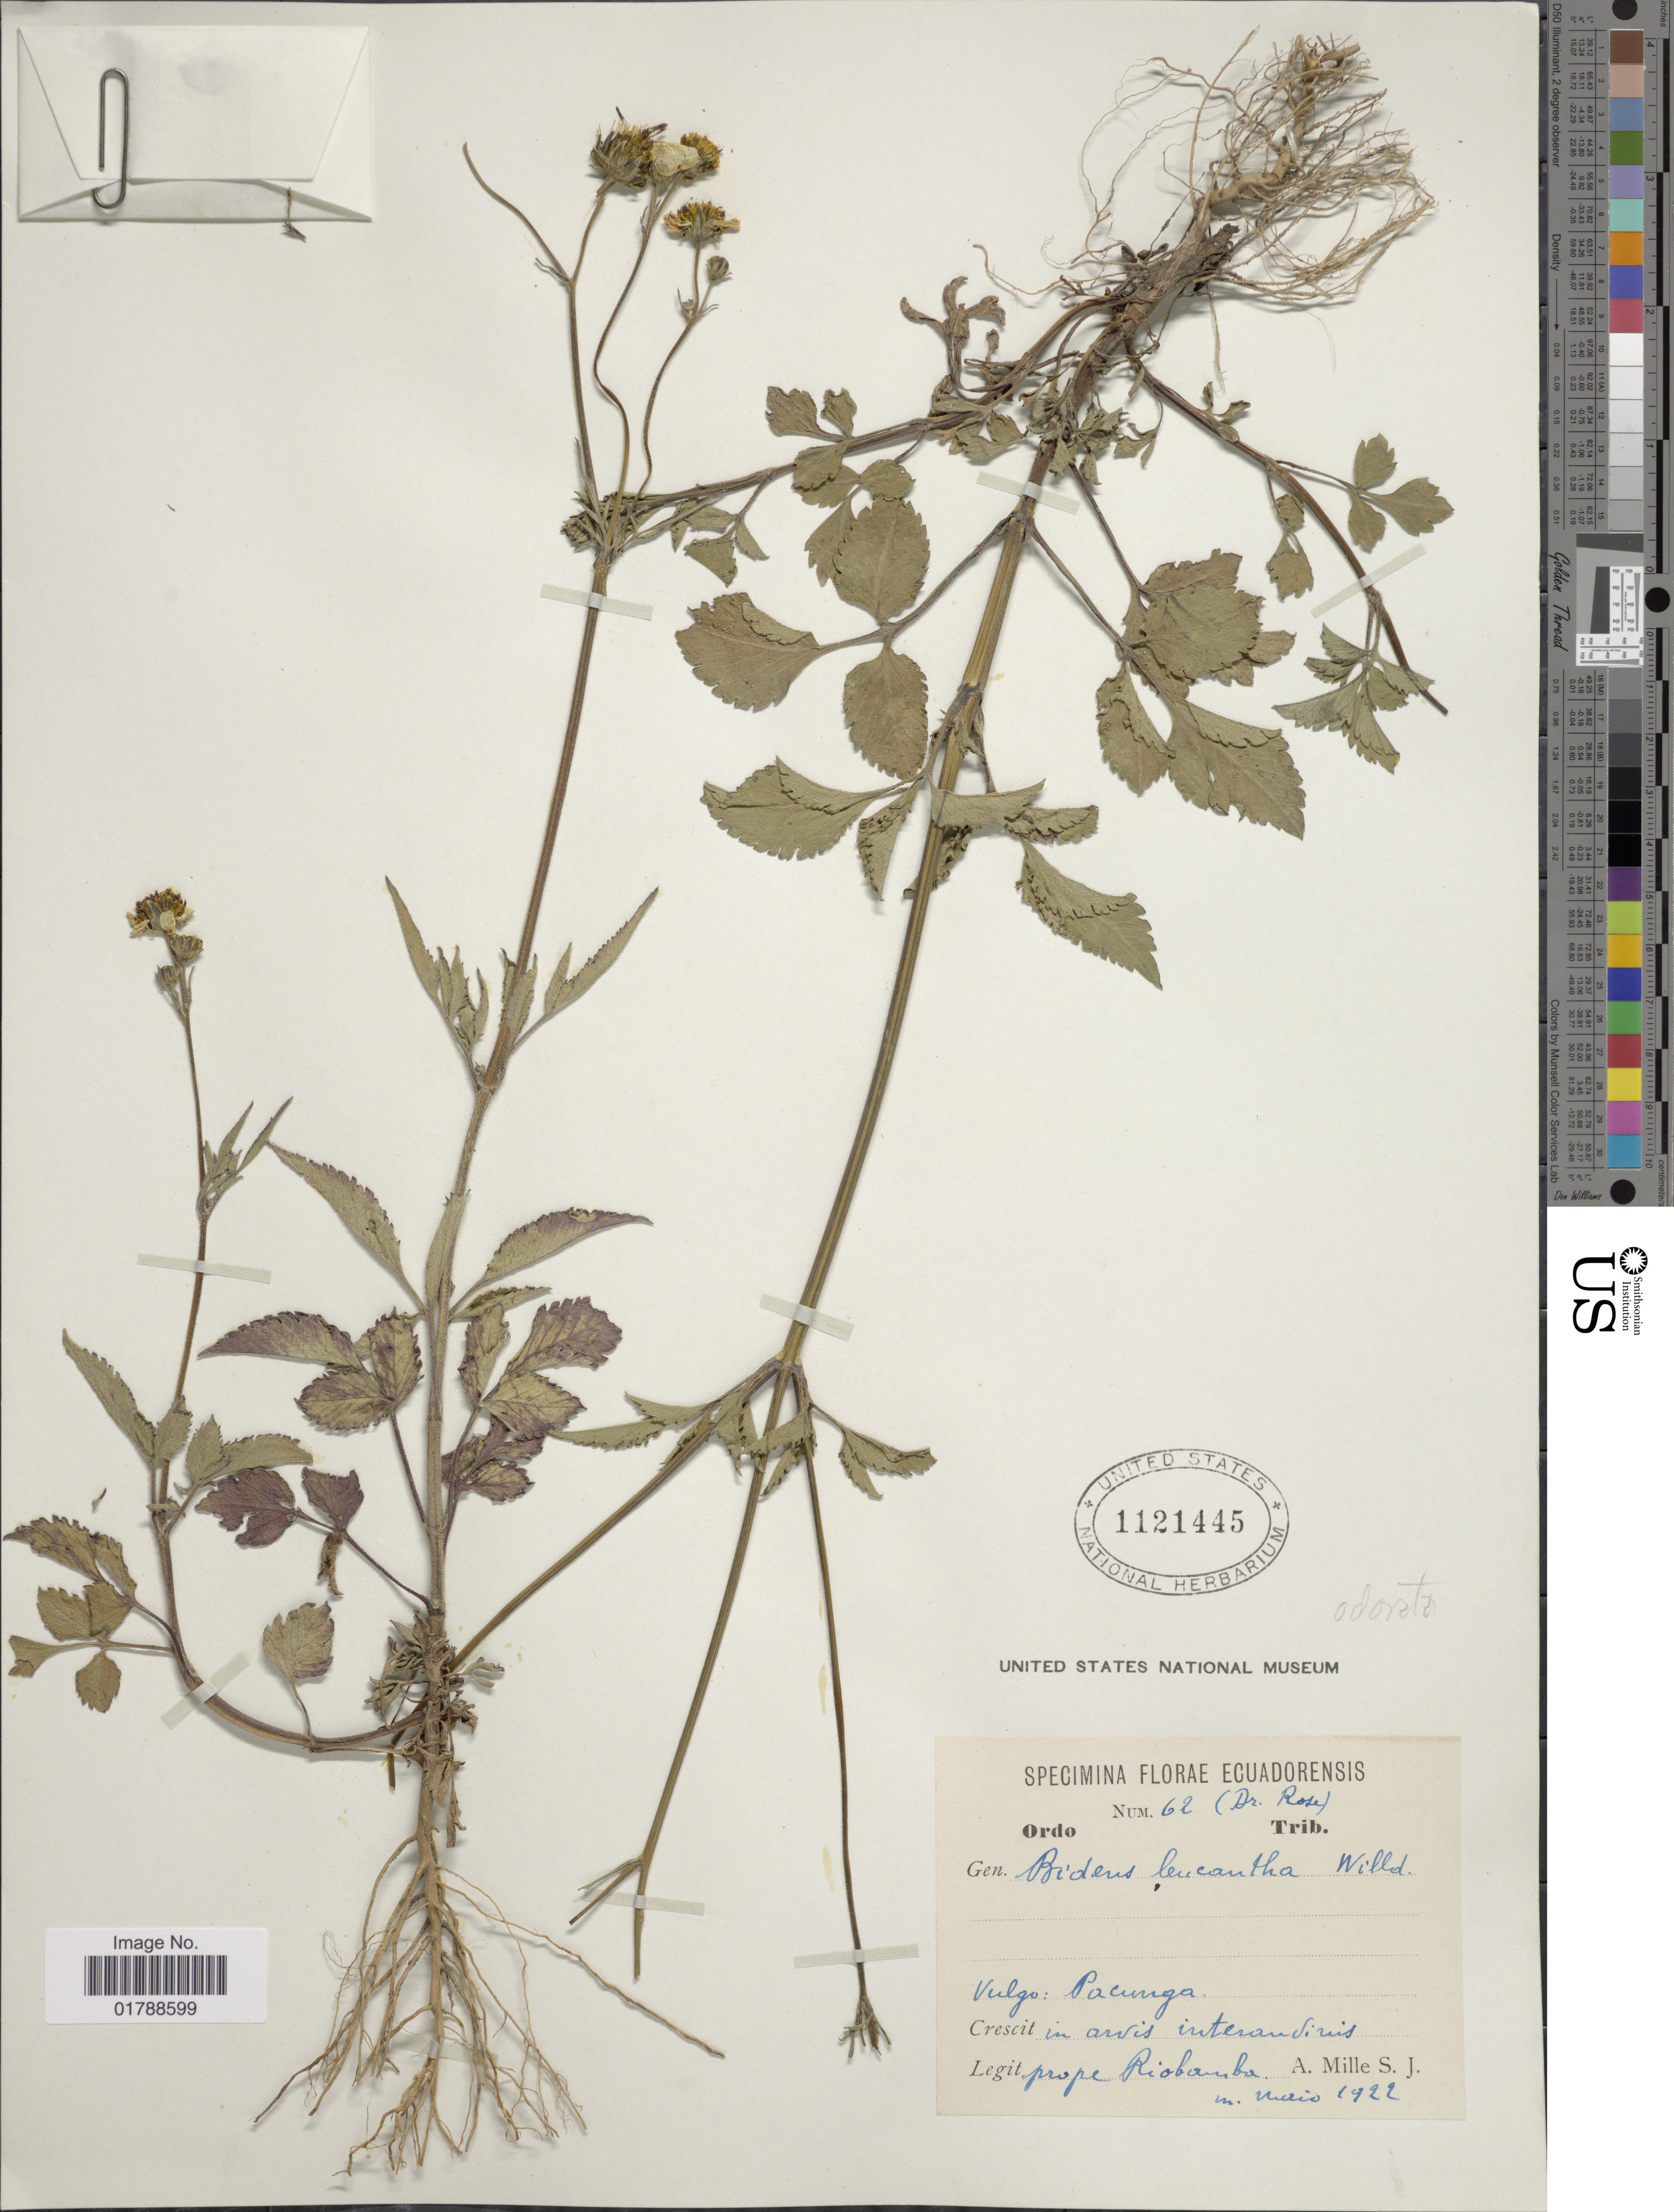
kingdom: Plantae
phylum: Tracheophyta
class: Magnoliopsida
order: Asterales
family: Asteraceae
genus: Bidens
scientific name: Bidens odorata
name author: Cav.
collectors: A. Mille & -- Rose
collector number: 62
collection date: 1922-05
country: Ecuador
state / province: Chimborazo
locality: Prope Riobamba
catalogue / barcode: US 1121445